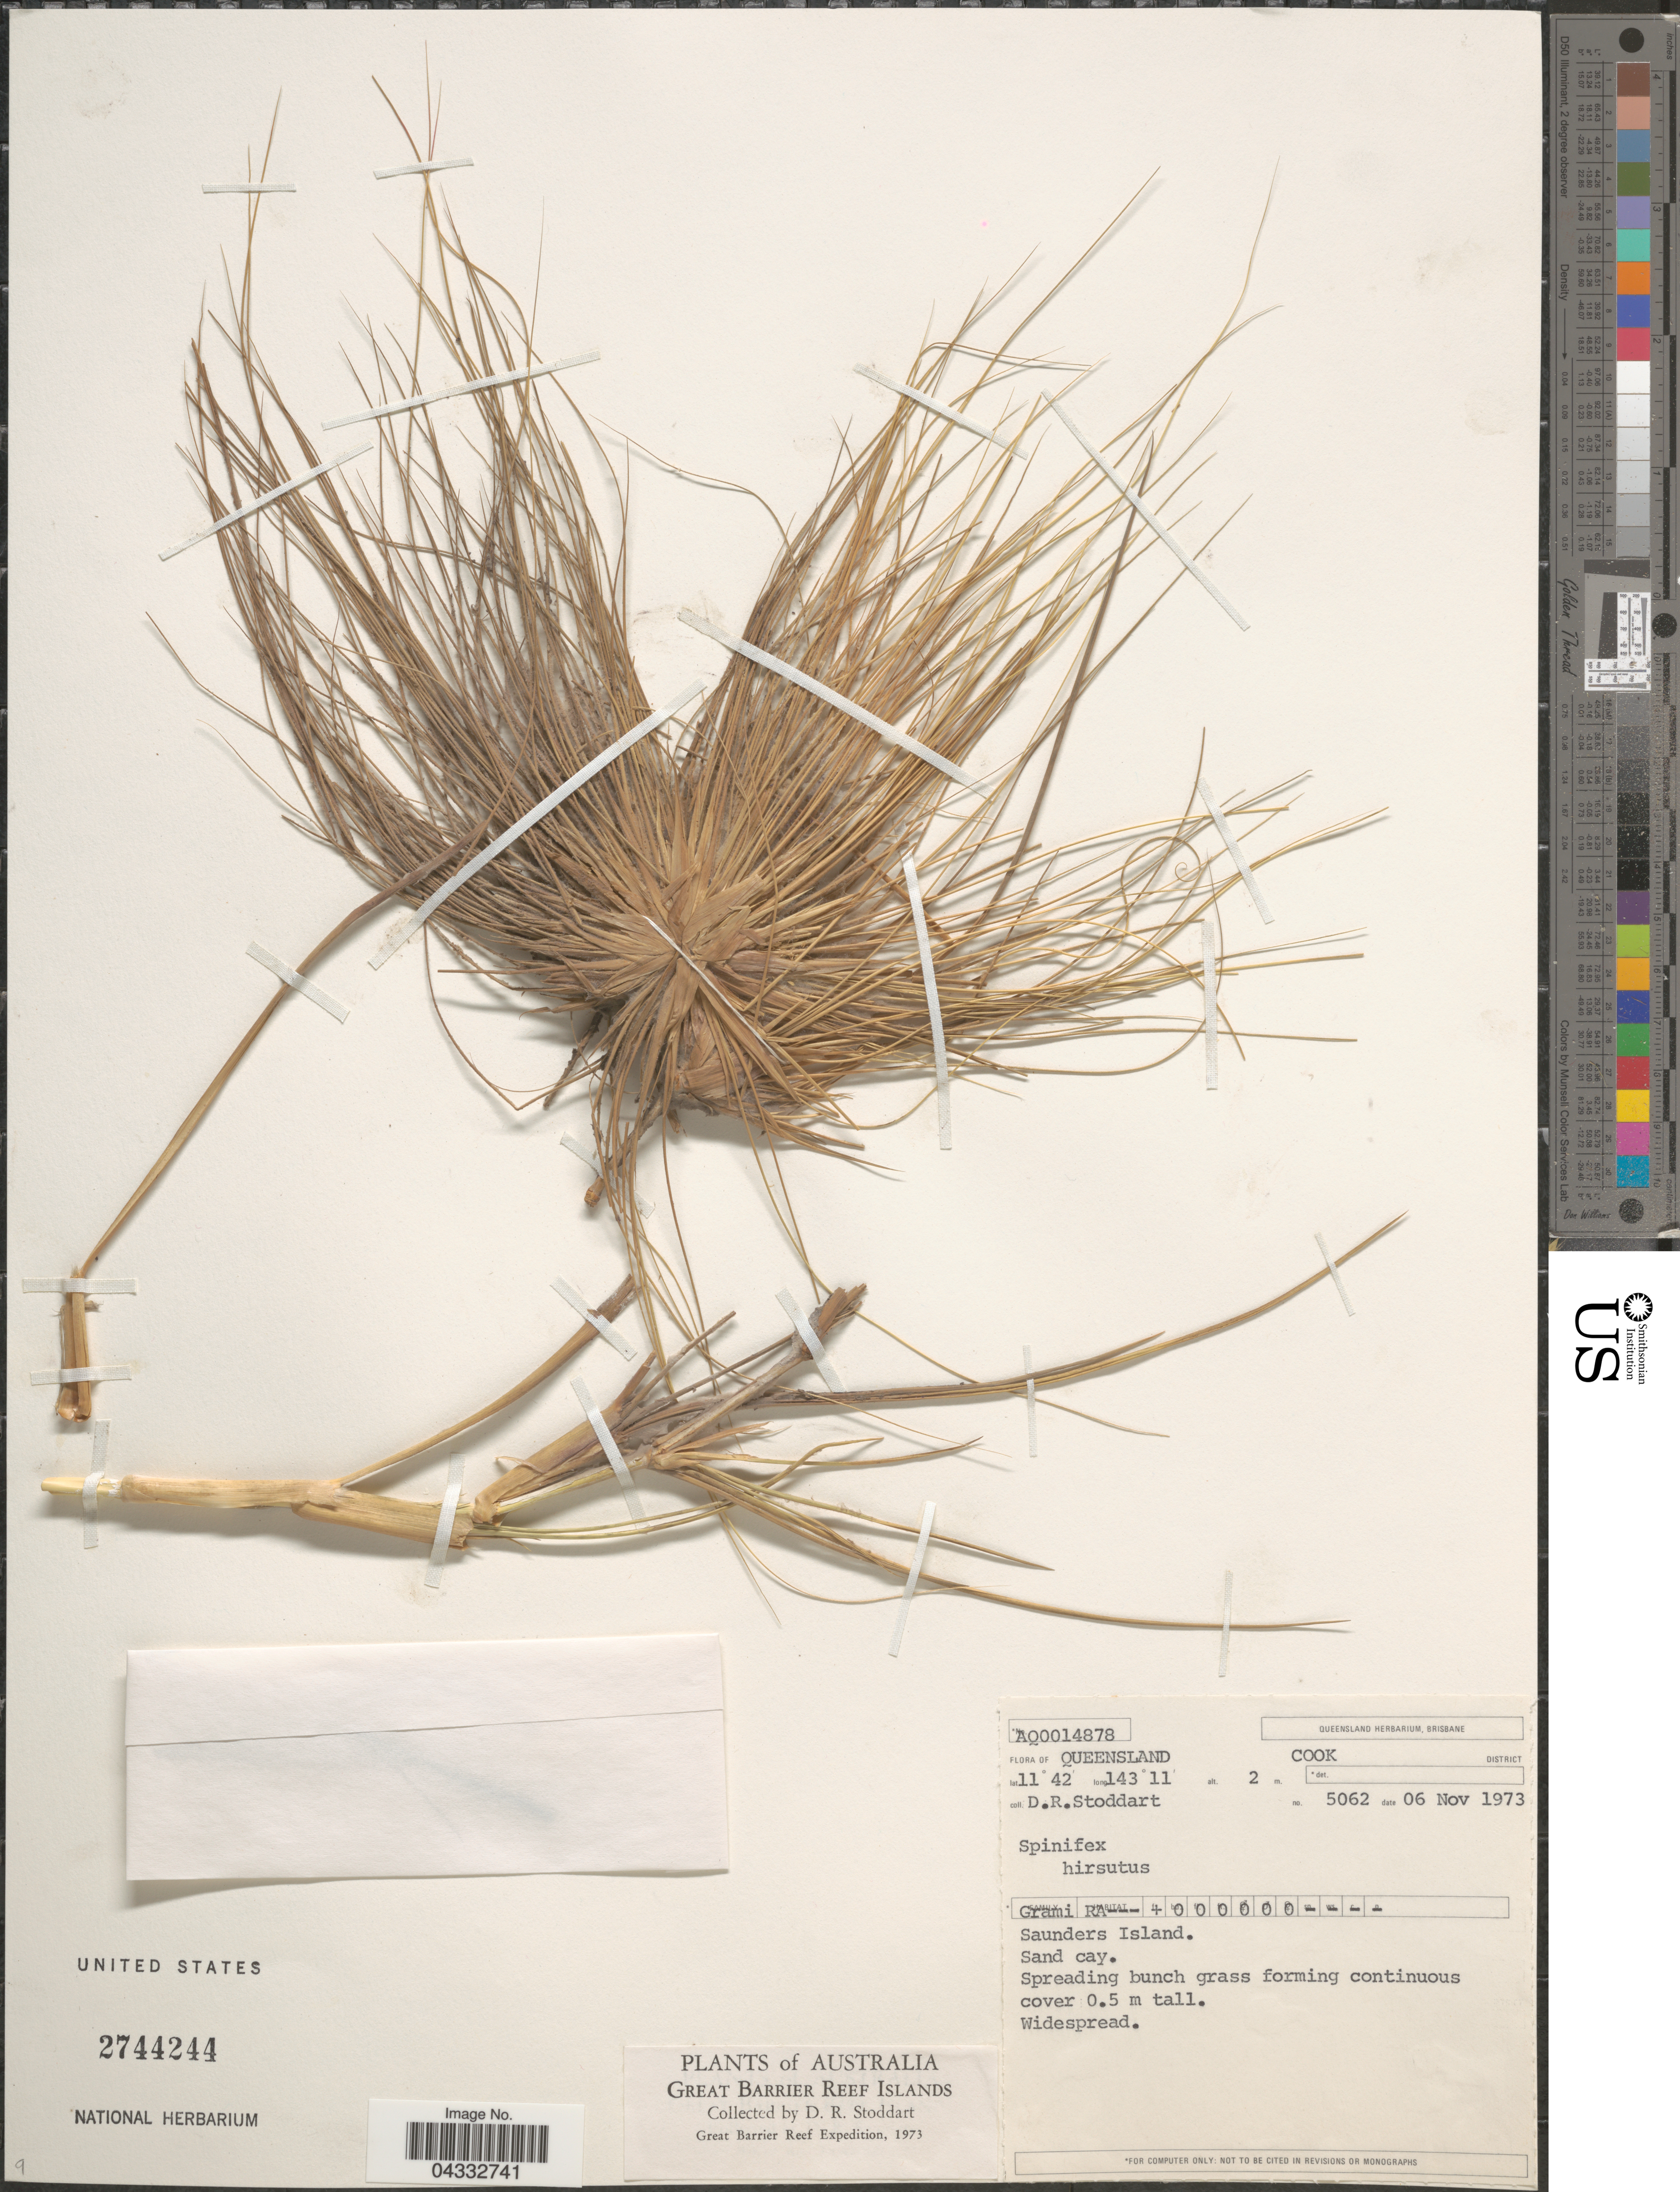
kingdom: Plantae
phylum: Tracheophyta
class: Liliopsida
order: Poales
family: Poaceae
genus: Spinifex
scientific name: Spinifex hirsutus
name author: Labill.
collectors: D. R. Stoddart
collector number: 5062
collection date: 1973-11-06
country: Australia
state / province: Queensland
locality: Cook District. Saunders Island. Great Barrier Reef Islands. Great Barrier Reef Expedition, 1973.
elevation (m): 2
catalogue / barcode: US 2744244